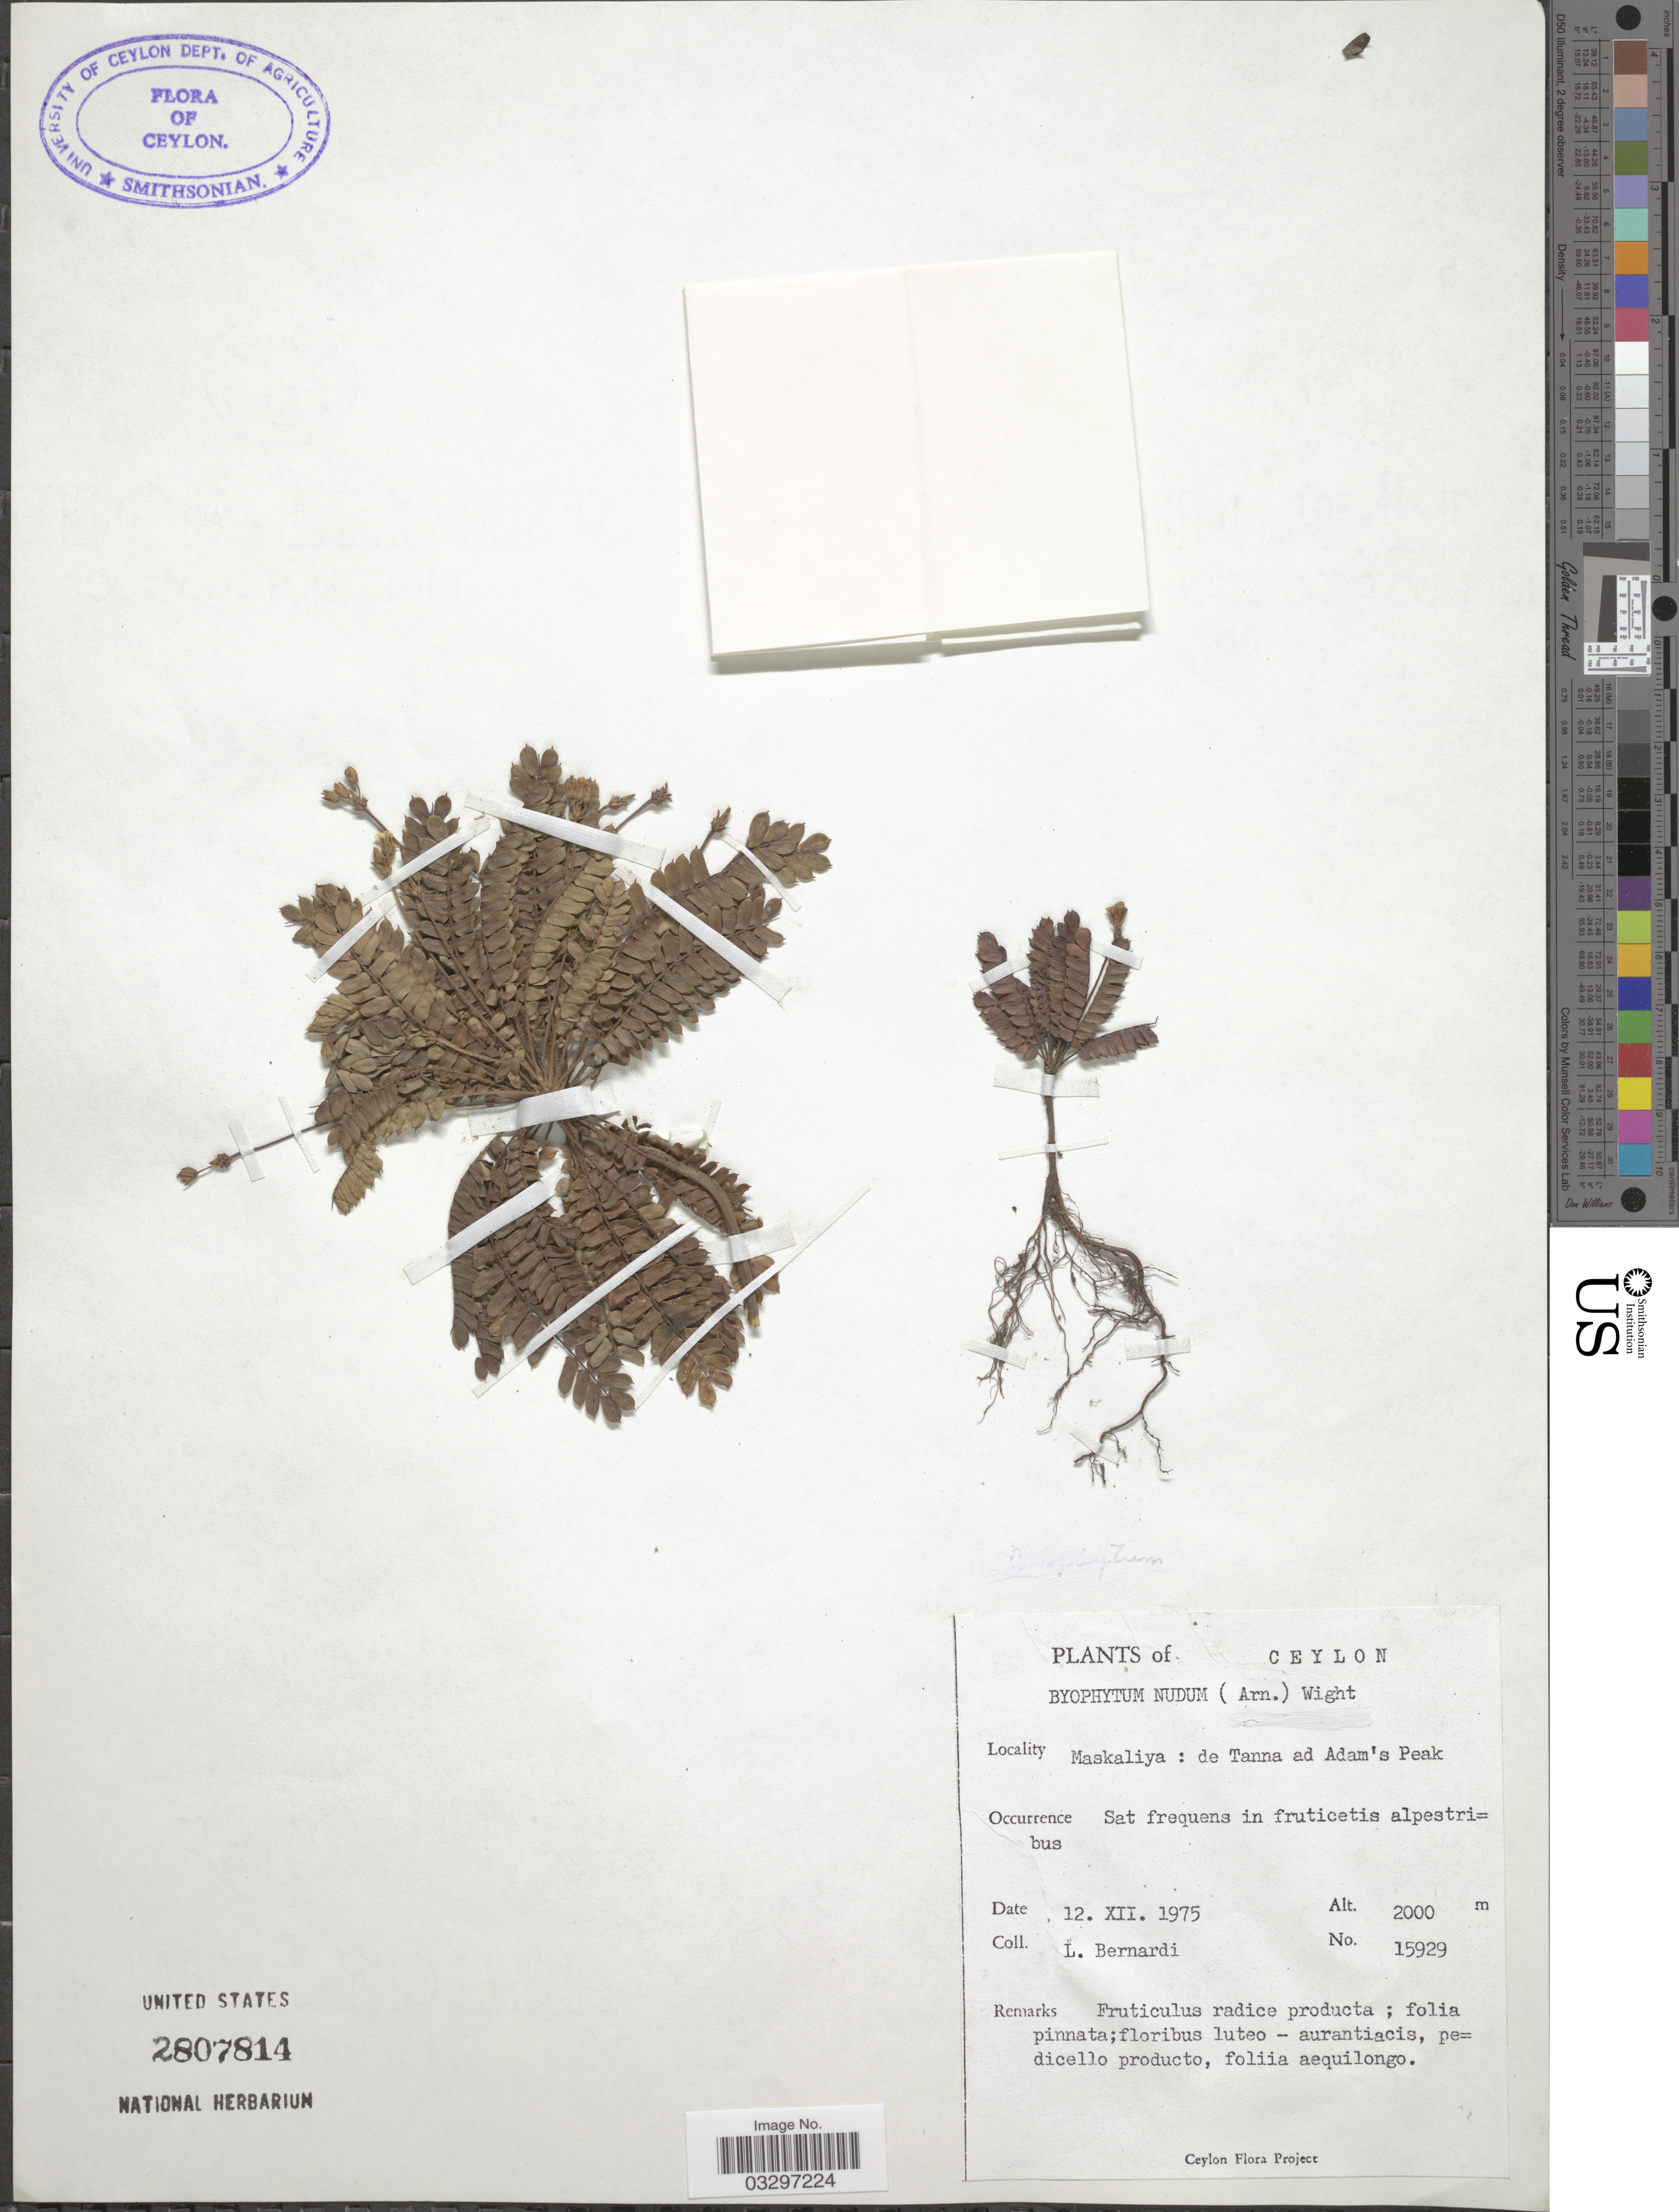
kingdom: Plantae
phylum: Tracheophyta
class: Magnoliopsida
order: Oxalidales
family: Oxalidaceae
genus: Biophytum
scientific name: Biophytum nudum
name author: (Arn.) Wight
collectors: L. Bernardi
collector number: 15929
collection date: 1975-12-12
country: Sri Lanka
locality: Ceylon. Maskaliya: de Tanna ad Adam's Peak.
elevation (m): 2000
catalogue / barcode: US 2807814